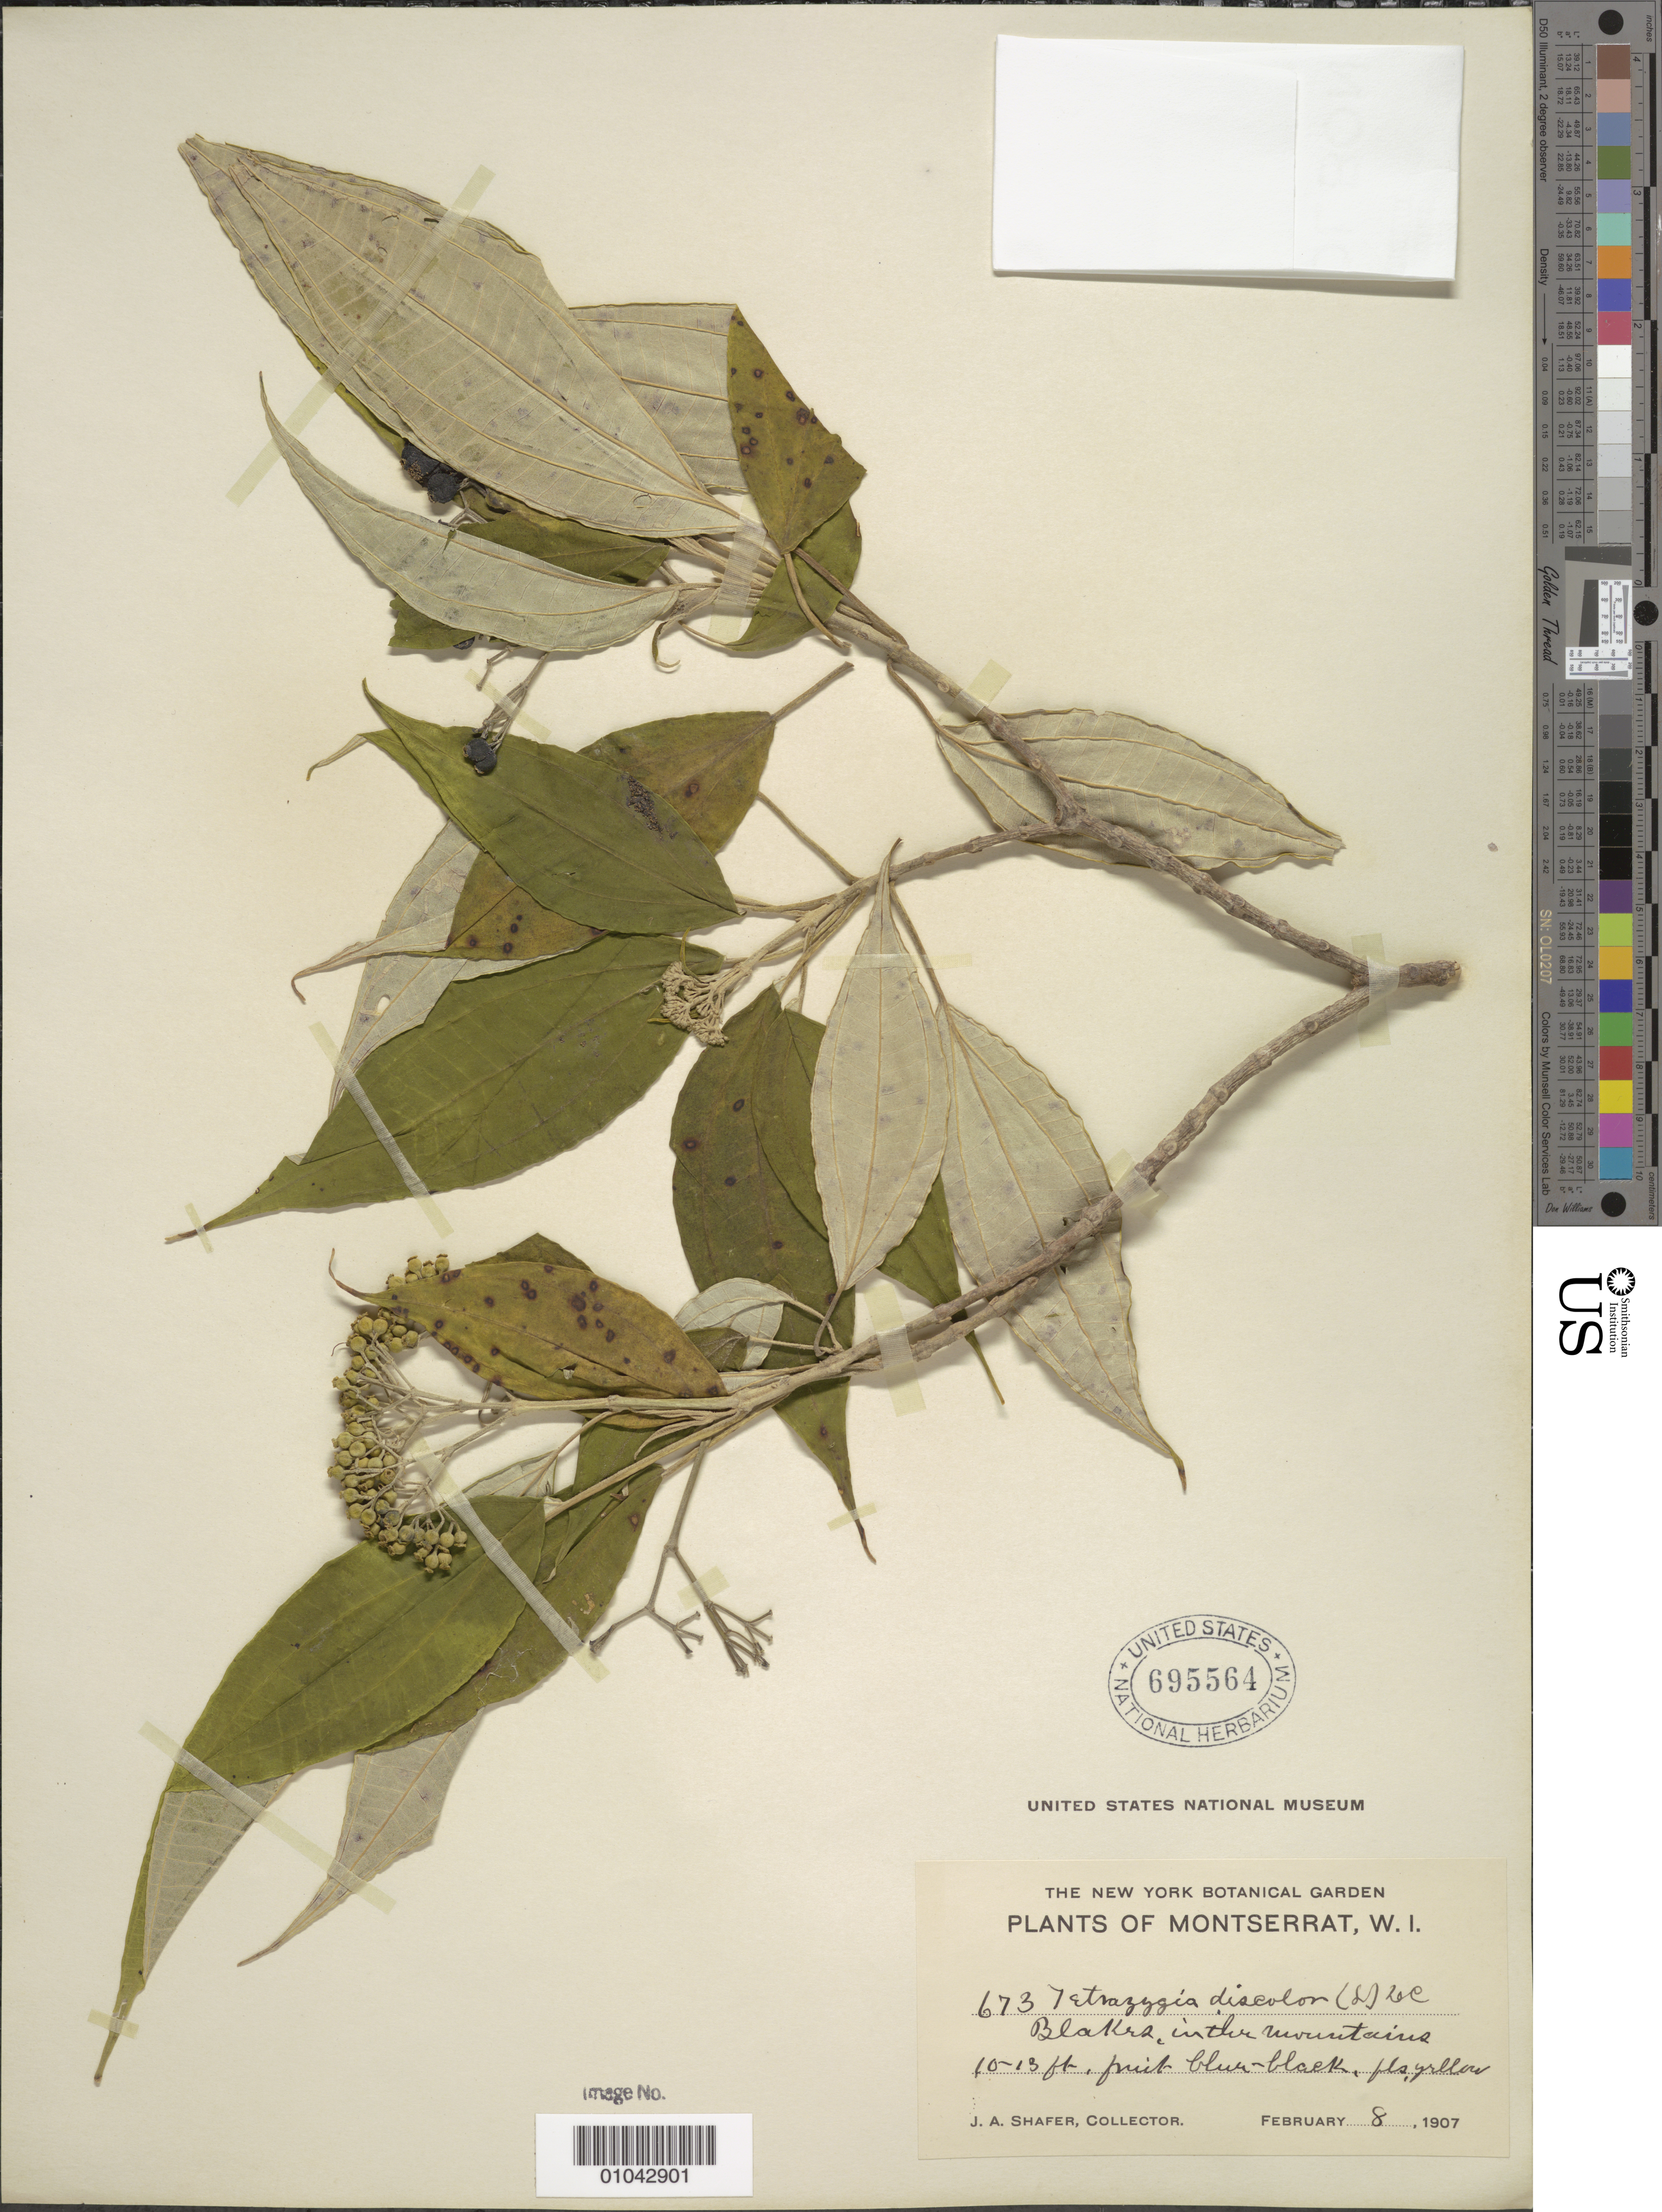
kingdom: Plantae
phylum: Tracheophyta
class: Magnoliopsida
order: Myrtales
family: Melastomataceae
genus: Tetrazygia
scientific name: Tetrazygia discolor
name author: (L.) DC.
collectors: J. A. Shafer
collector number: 673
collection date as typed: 08 Feb 1907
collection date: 1907-02-08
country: Montserrat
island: Montserrat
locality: Blakers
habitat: In the mountains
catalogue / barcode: US 695564